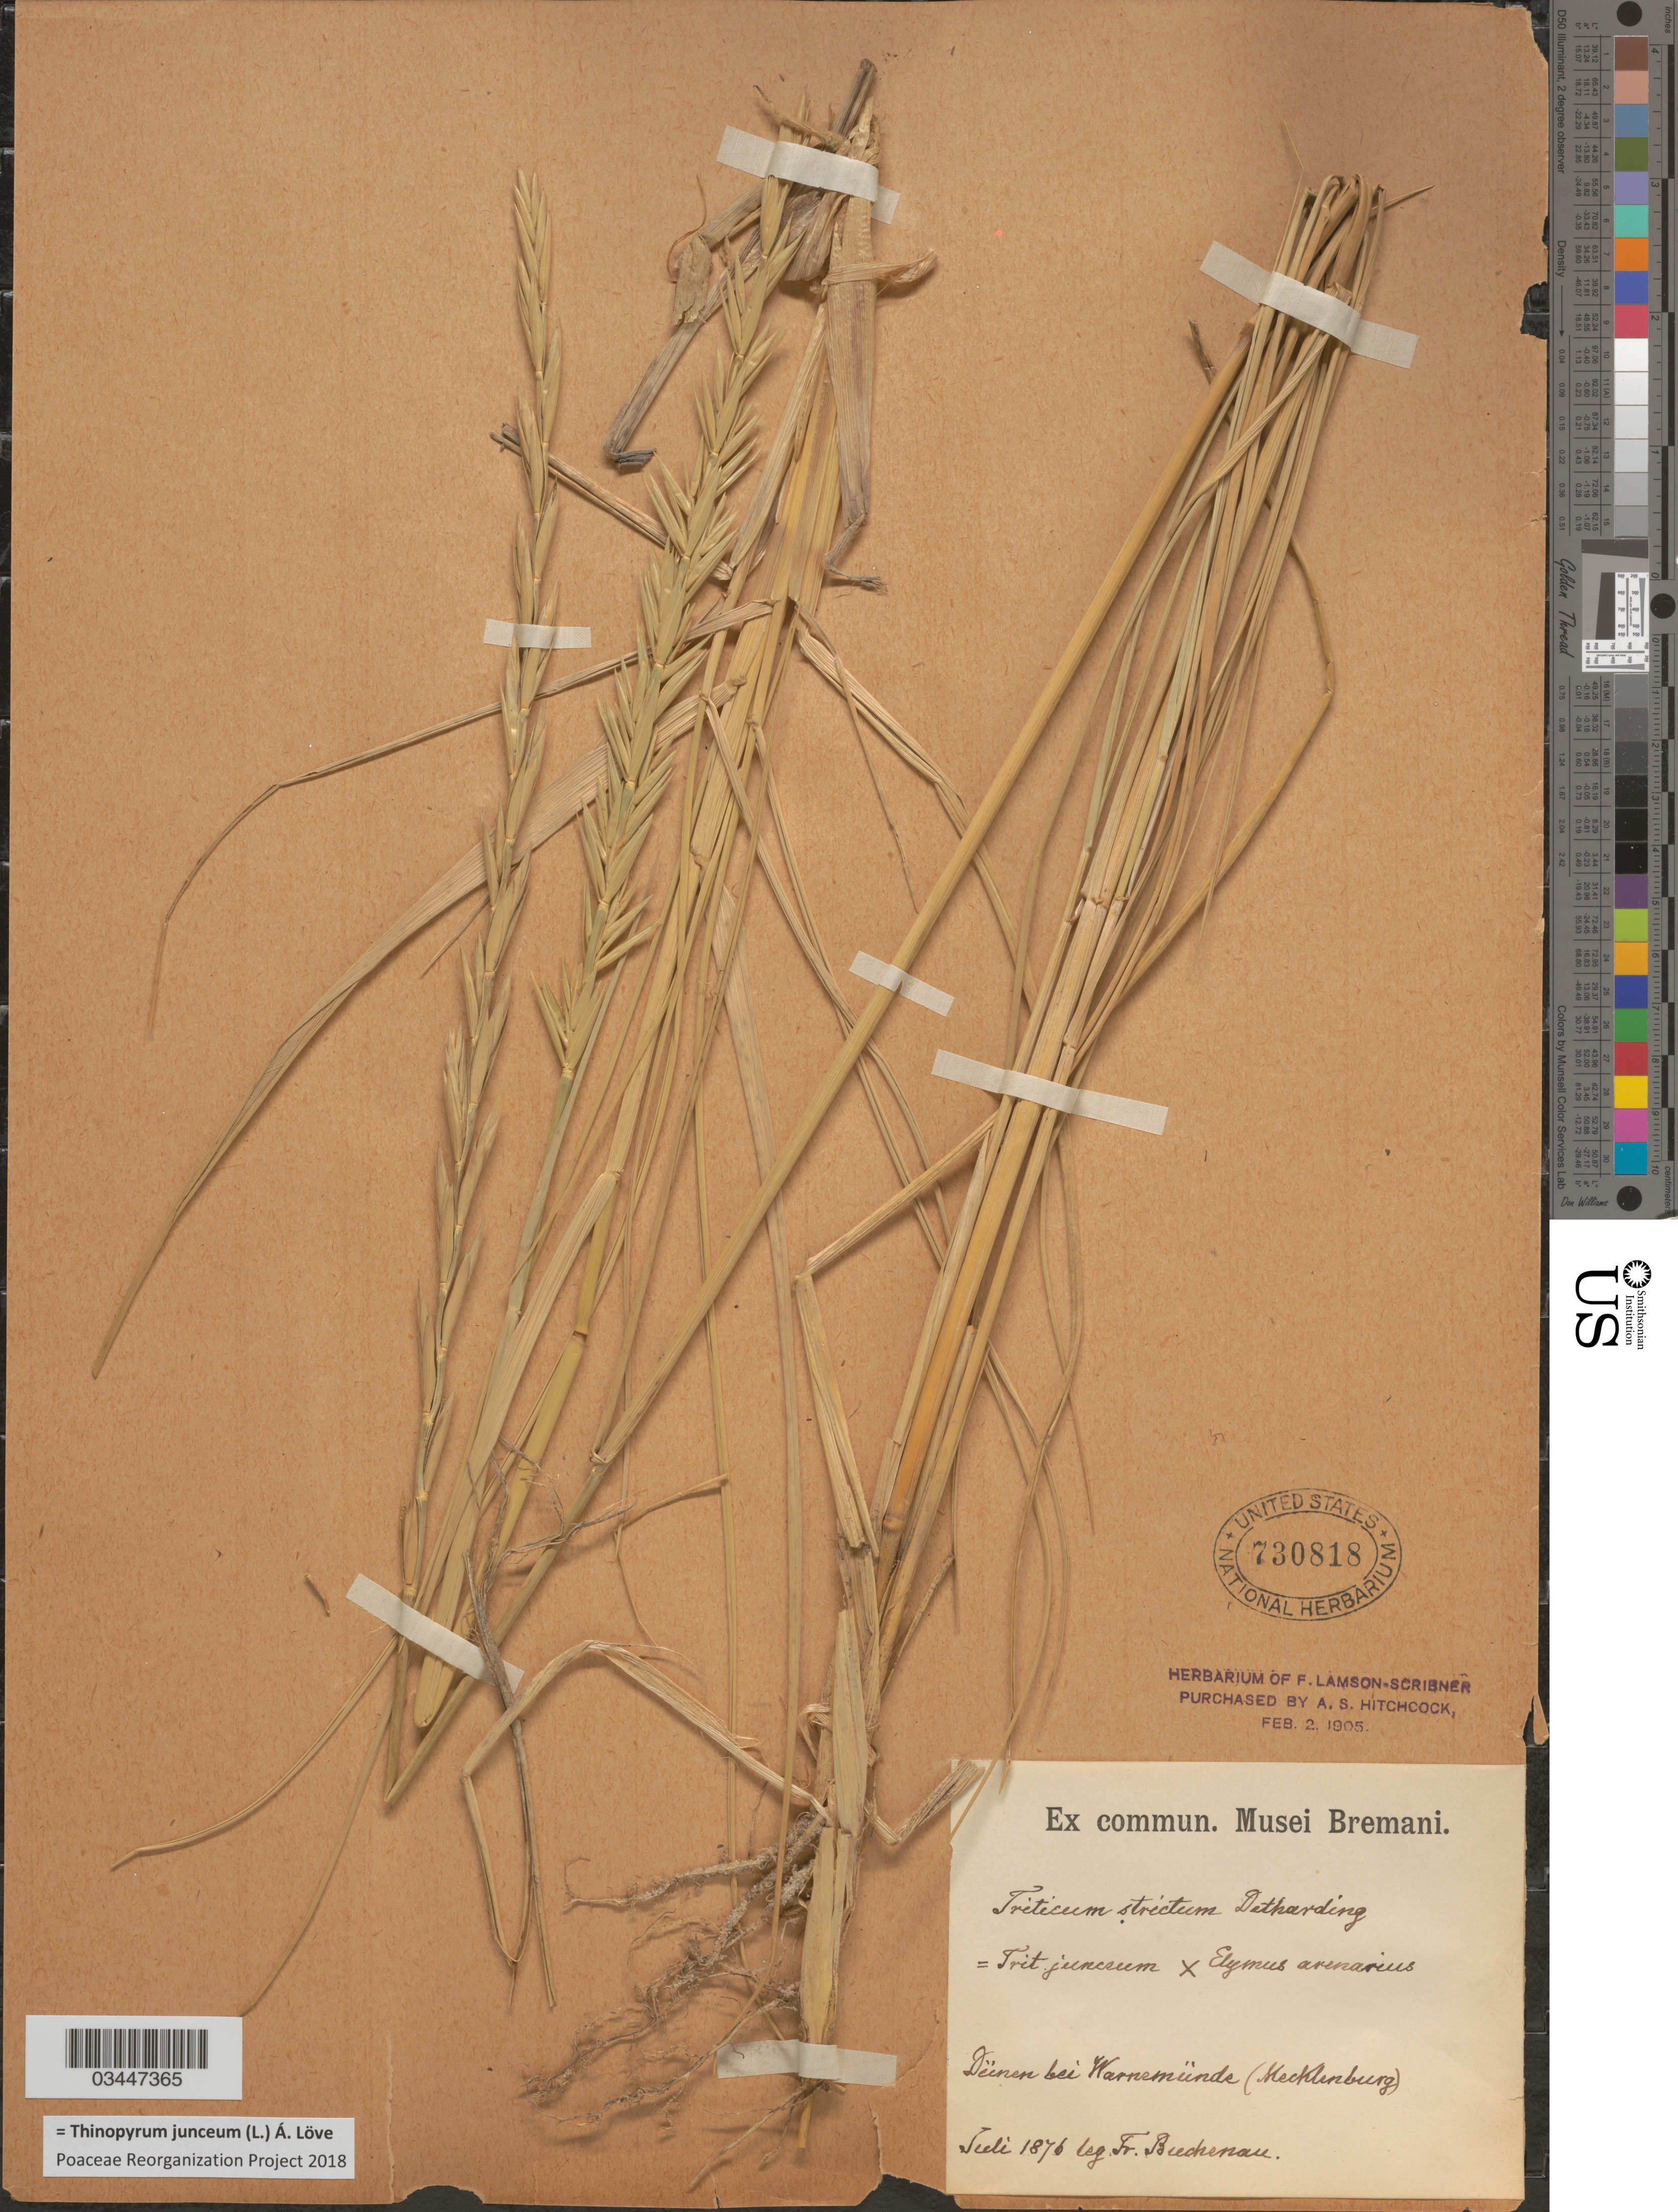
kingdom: Plantae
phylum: Tracheophyta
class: Liliopsida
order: Poales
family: Poaceae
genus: Thinopyrum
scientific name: Thinopyrum junceum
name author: (L.) Á. Löve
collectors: F. Buchenau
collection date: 1876-07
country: Germany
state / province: Mecklenburg-Vorpommern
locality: Dünen bei Warnemünde (Mecklenburg).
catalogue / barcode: US 730818